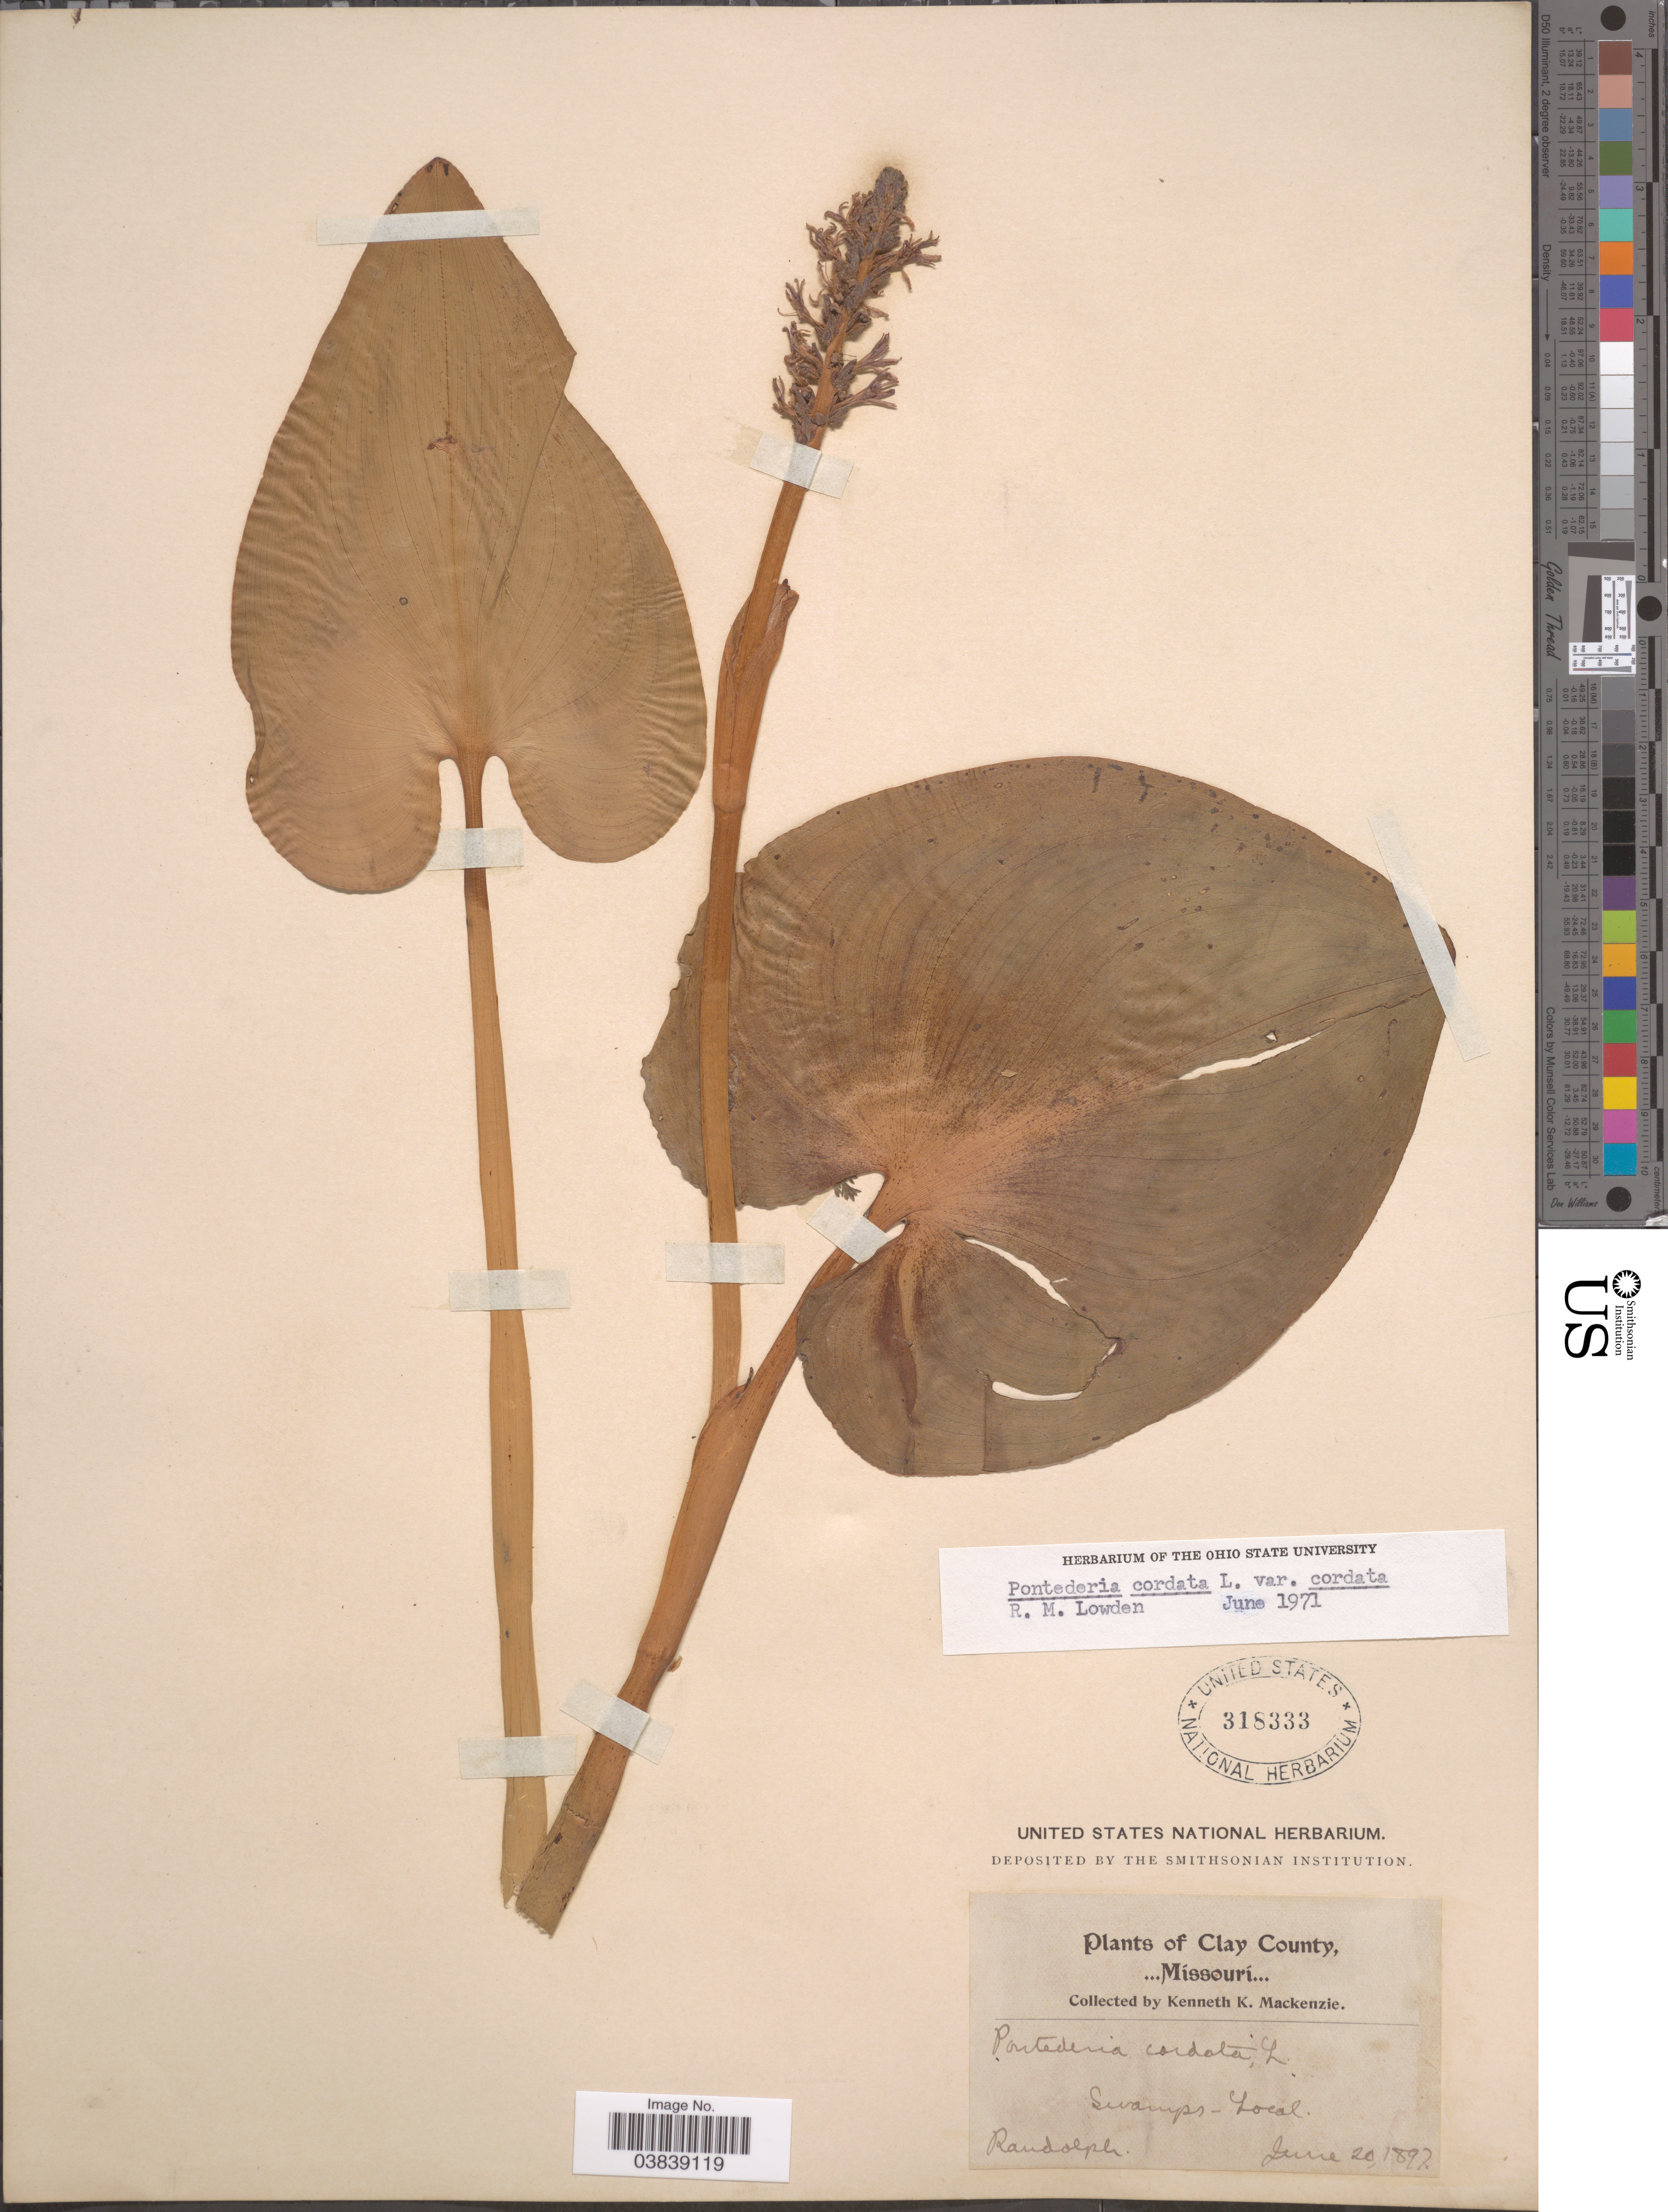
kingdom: Plantae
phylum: Tracheophyta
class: Liliopsida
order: Commelinales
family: Pontederiaceae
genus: Pontederia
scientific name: Pontederia cordata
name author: L.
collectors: K. K. Mackenzie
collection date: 1897-06-20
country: United States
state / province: Missouri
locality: Clay County. Randolph.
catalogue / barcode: US 318333